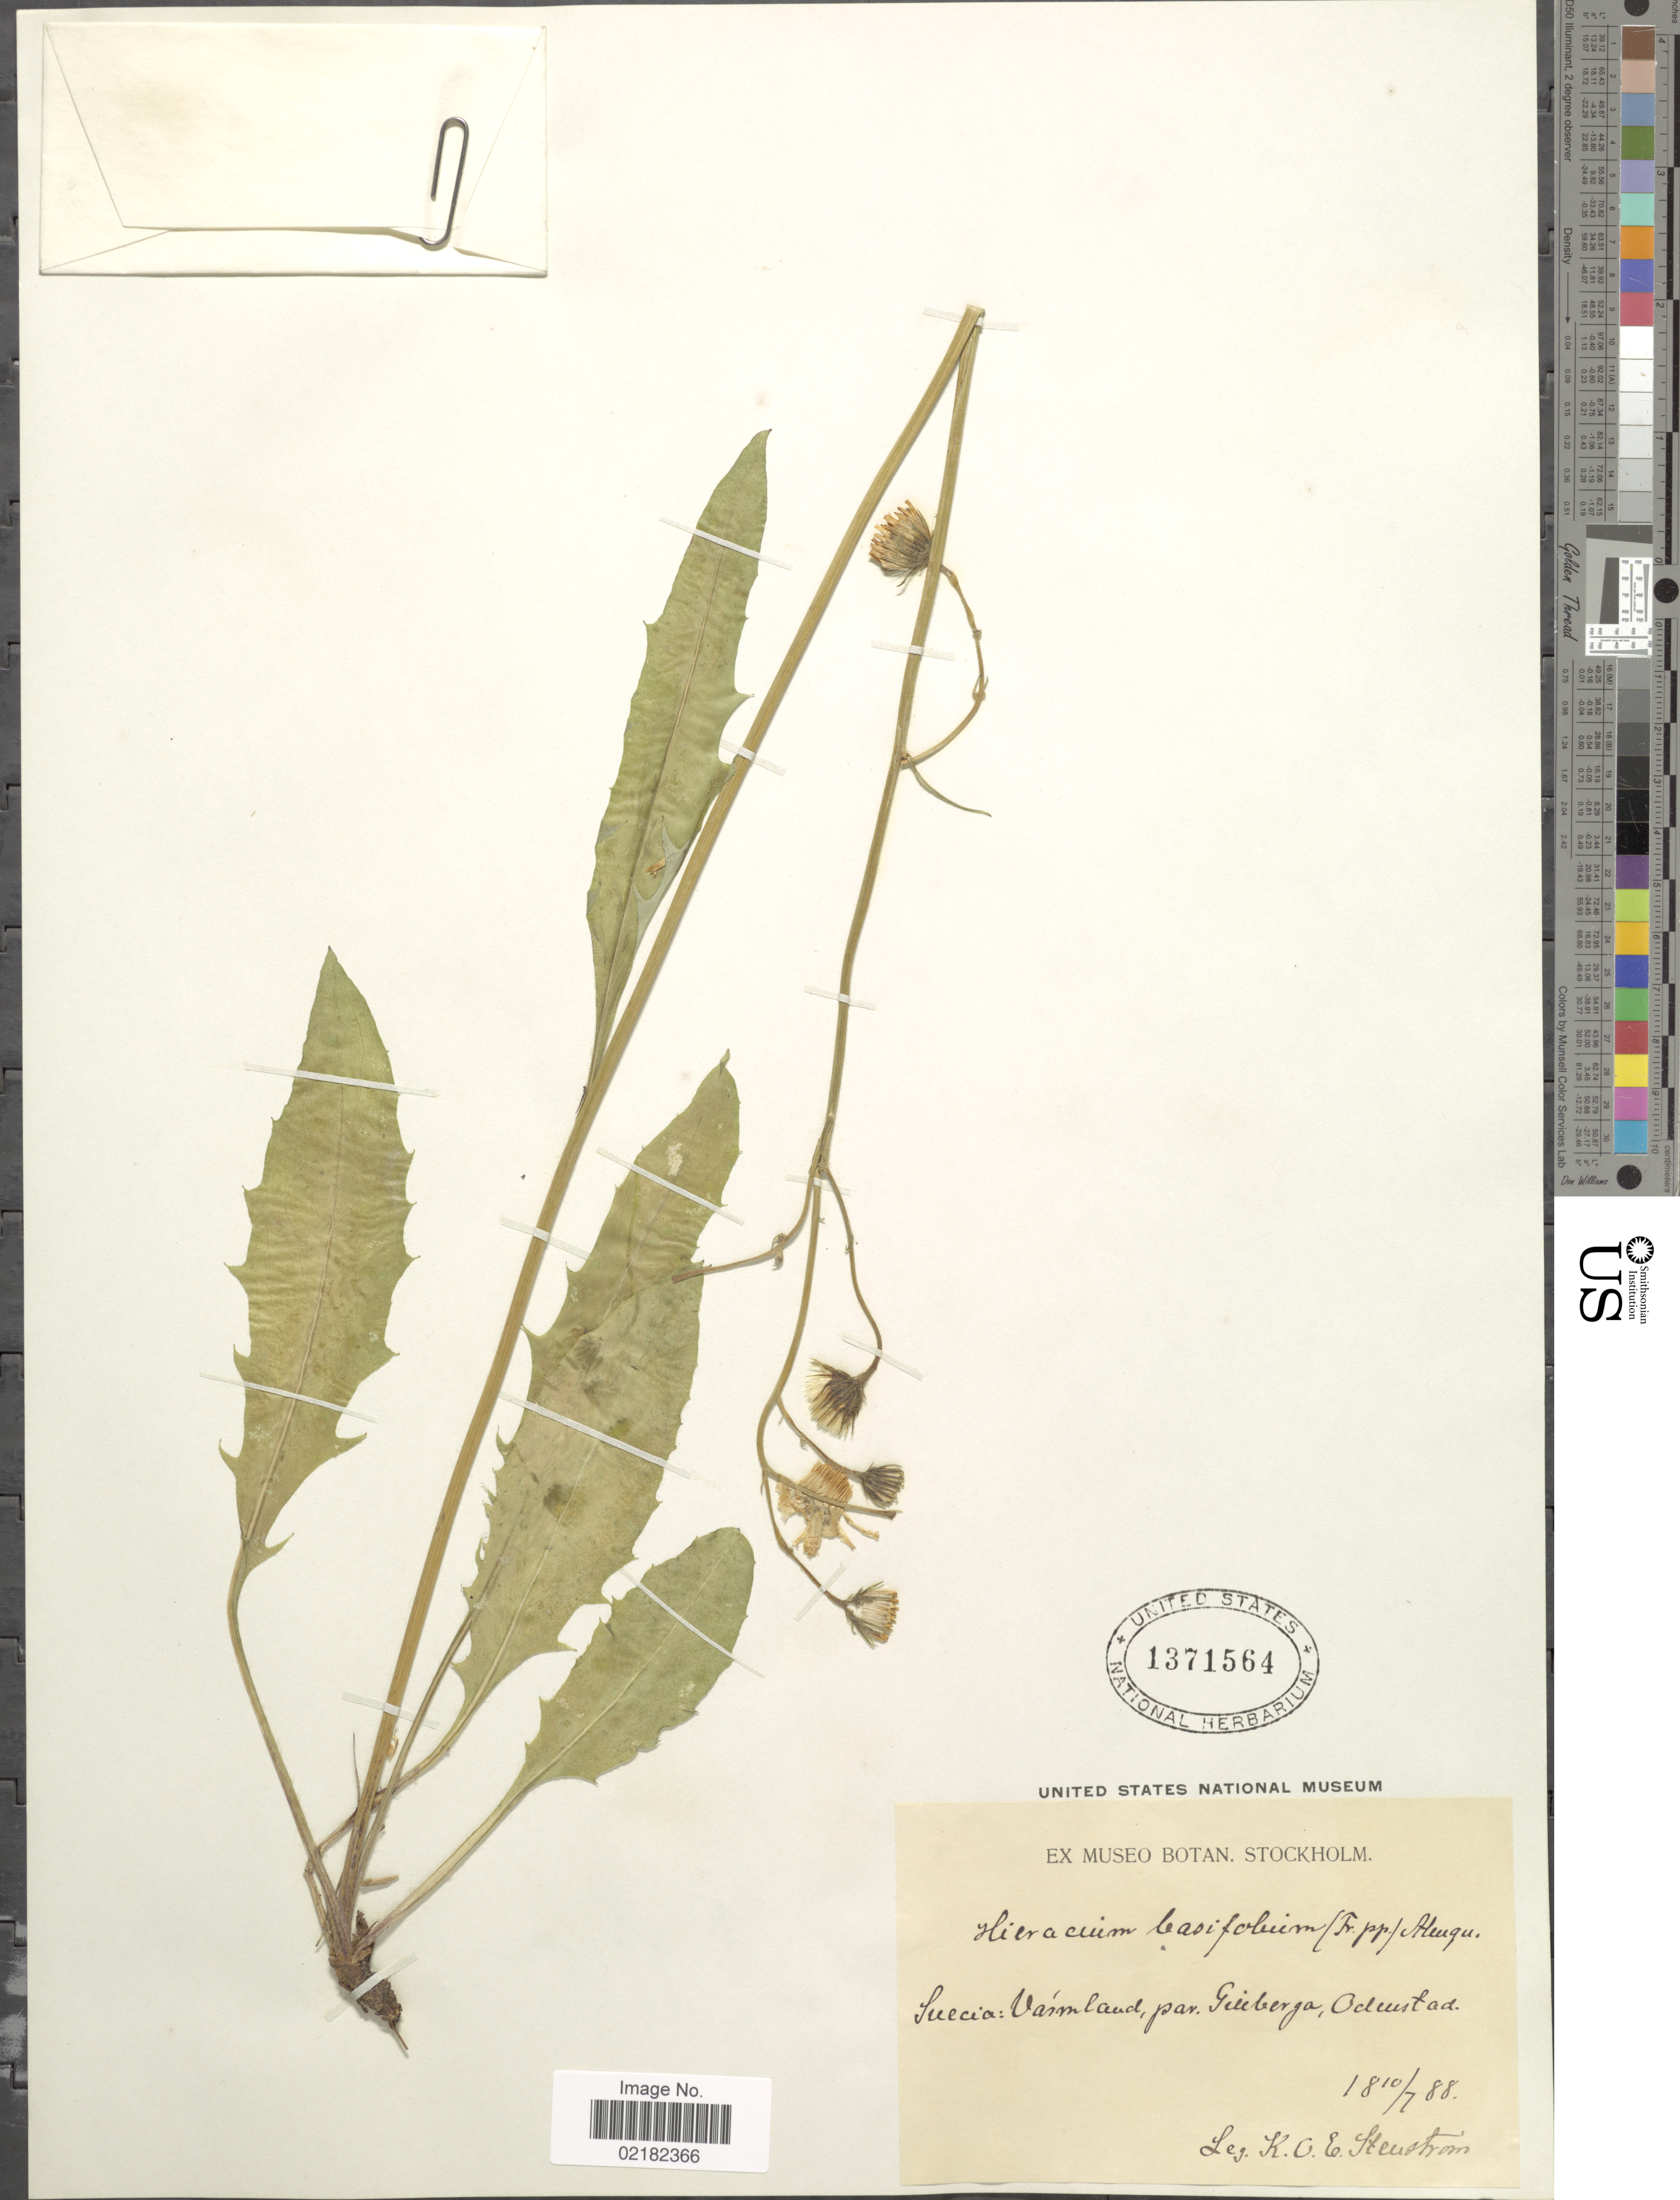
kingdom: Plantae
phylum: Tracheophyta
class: Magnoliopsida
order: Asterales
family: Asteraceae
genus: Hieracium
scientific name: Hieracium caesium subsp. basifolium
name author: (Fr.) Fr. ex Almq.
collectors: K. O. E. Stenström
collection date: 1888-07-10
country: Sweden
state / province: Varmland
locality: Par. Gileberga, Odenstad. [interpreted]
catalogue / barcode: US 1371564